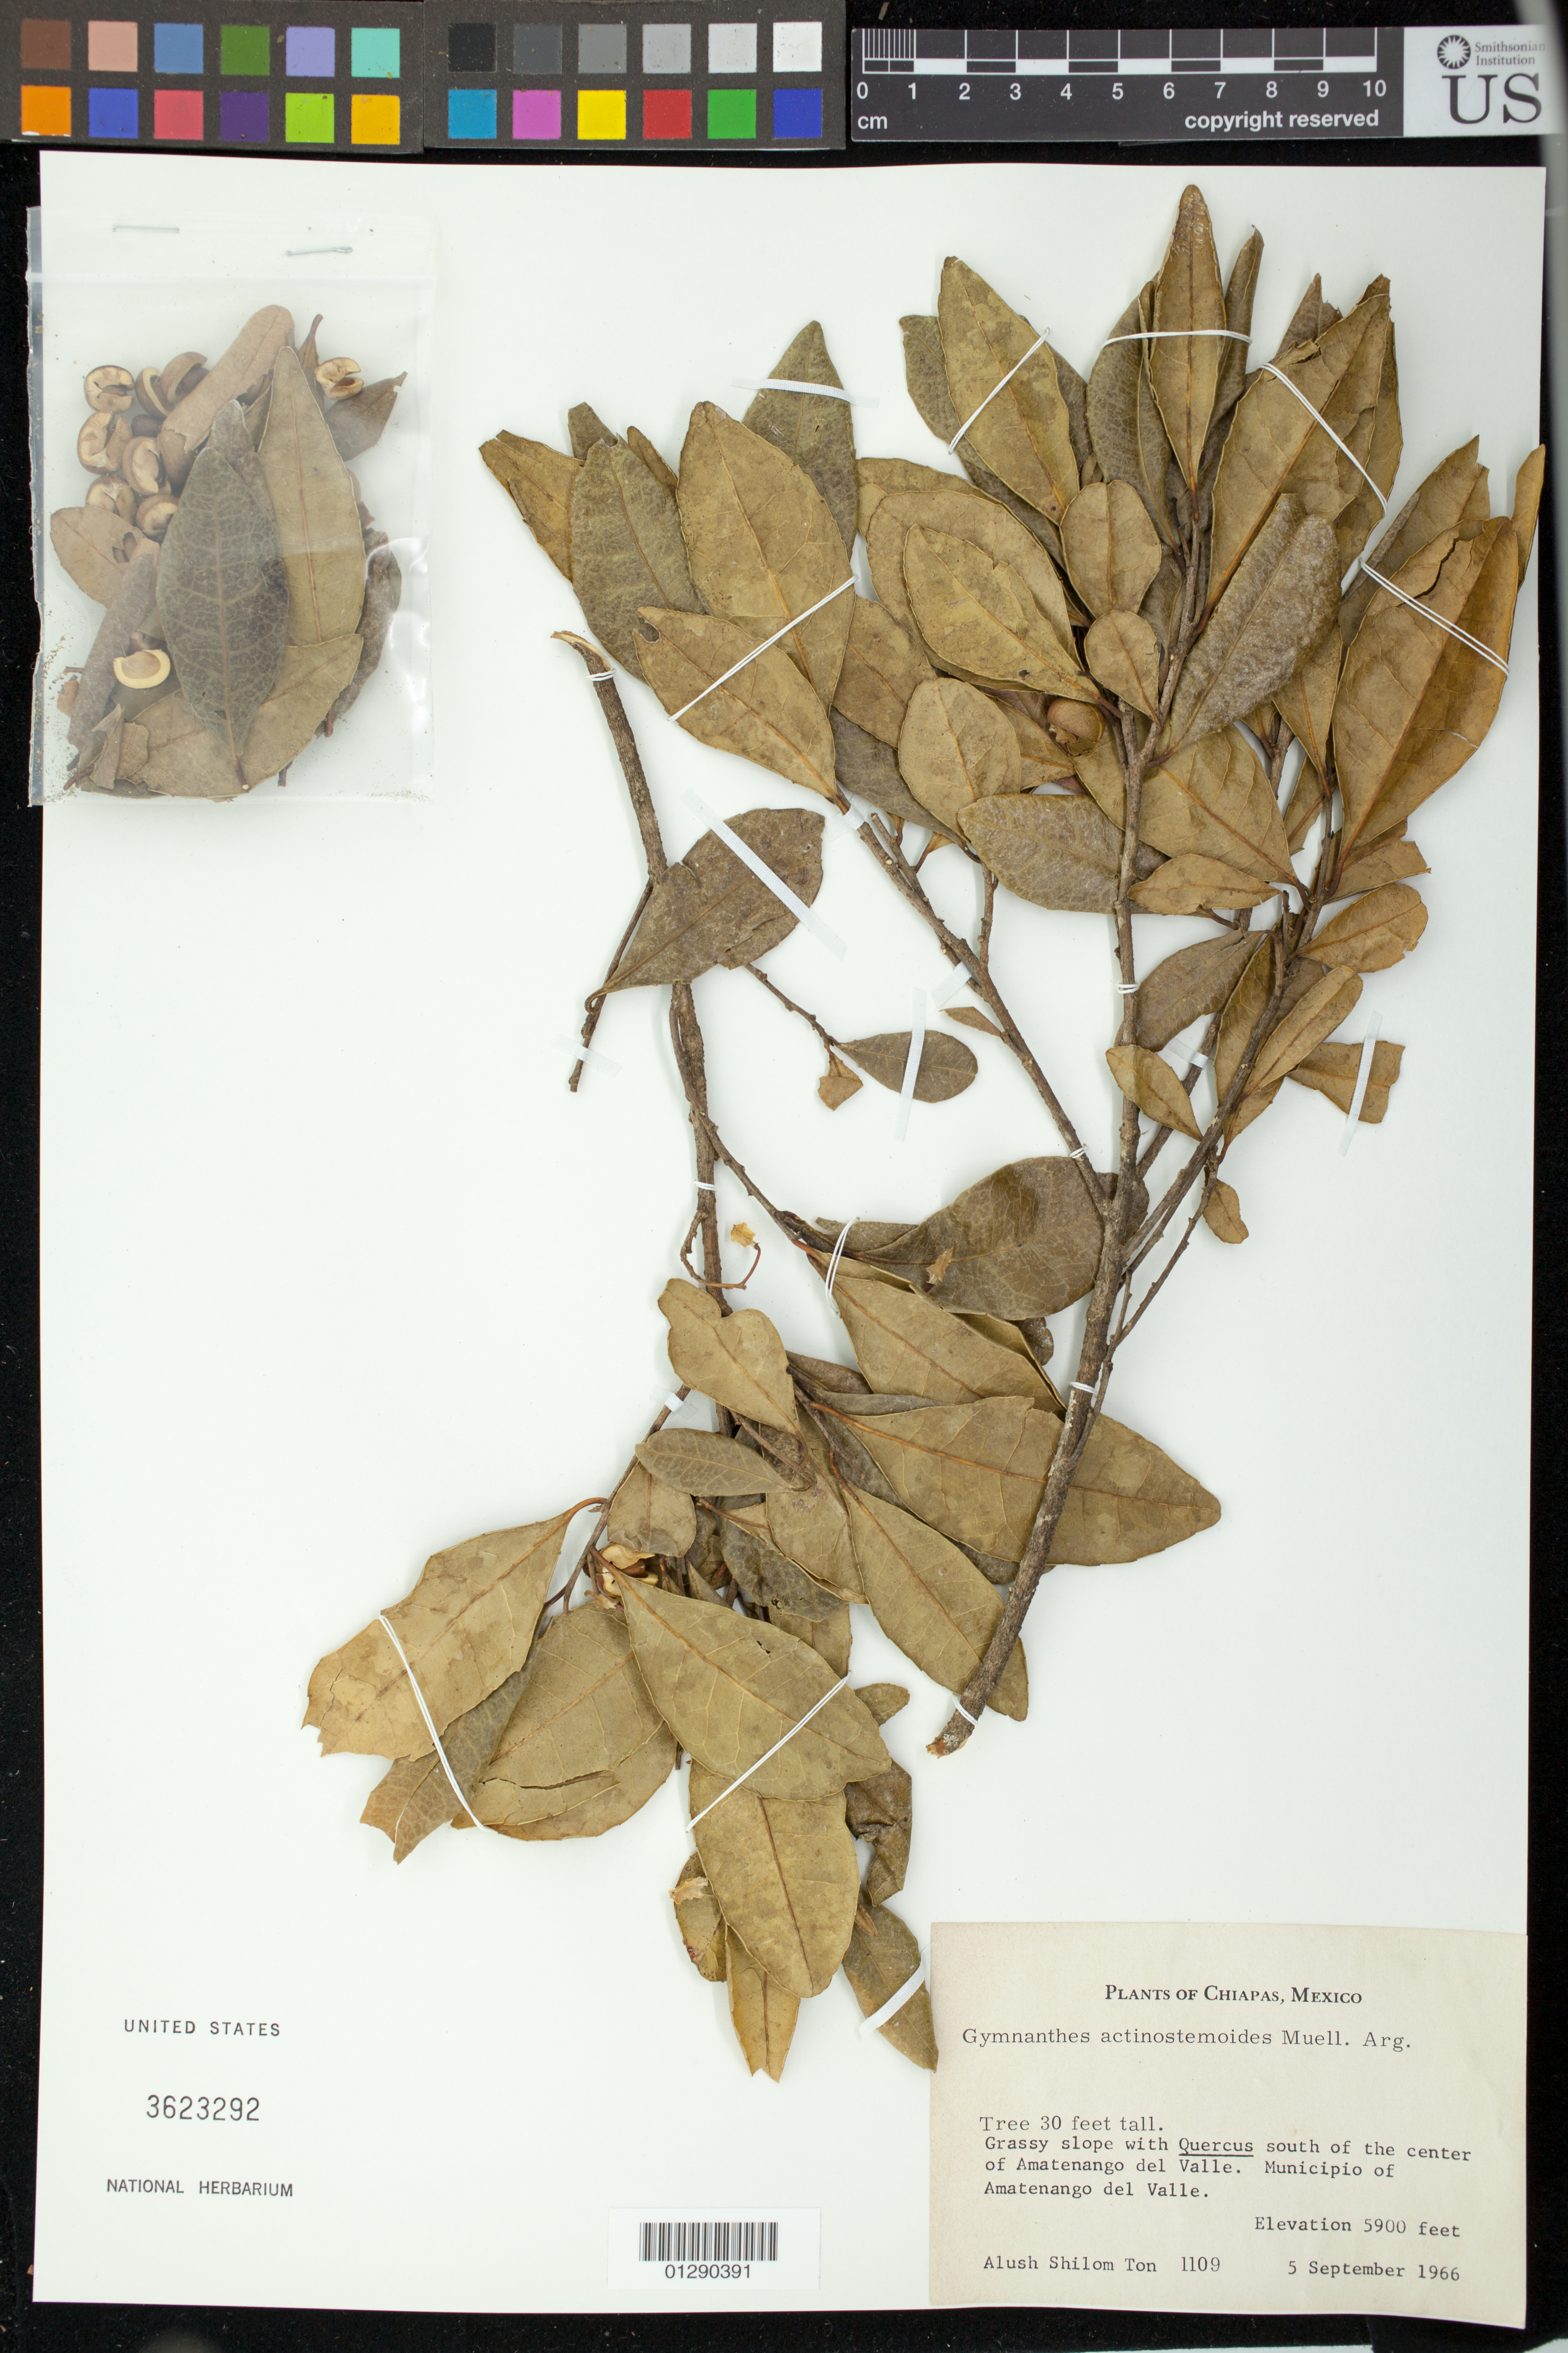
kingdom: Plantae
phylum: Tracheophyta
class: Magnoliopsida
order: Malpighiales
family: Euphorbiaceae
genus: Gymnanthes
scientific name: Gymnanthes lucida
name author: Sw.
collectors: A. Shilom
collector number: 1109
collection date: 1966-09-05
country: Mexico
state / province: Chiapas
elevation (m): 1798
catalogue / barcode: US 3623292